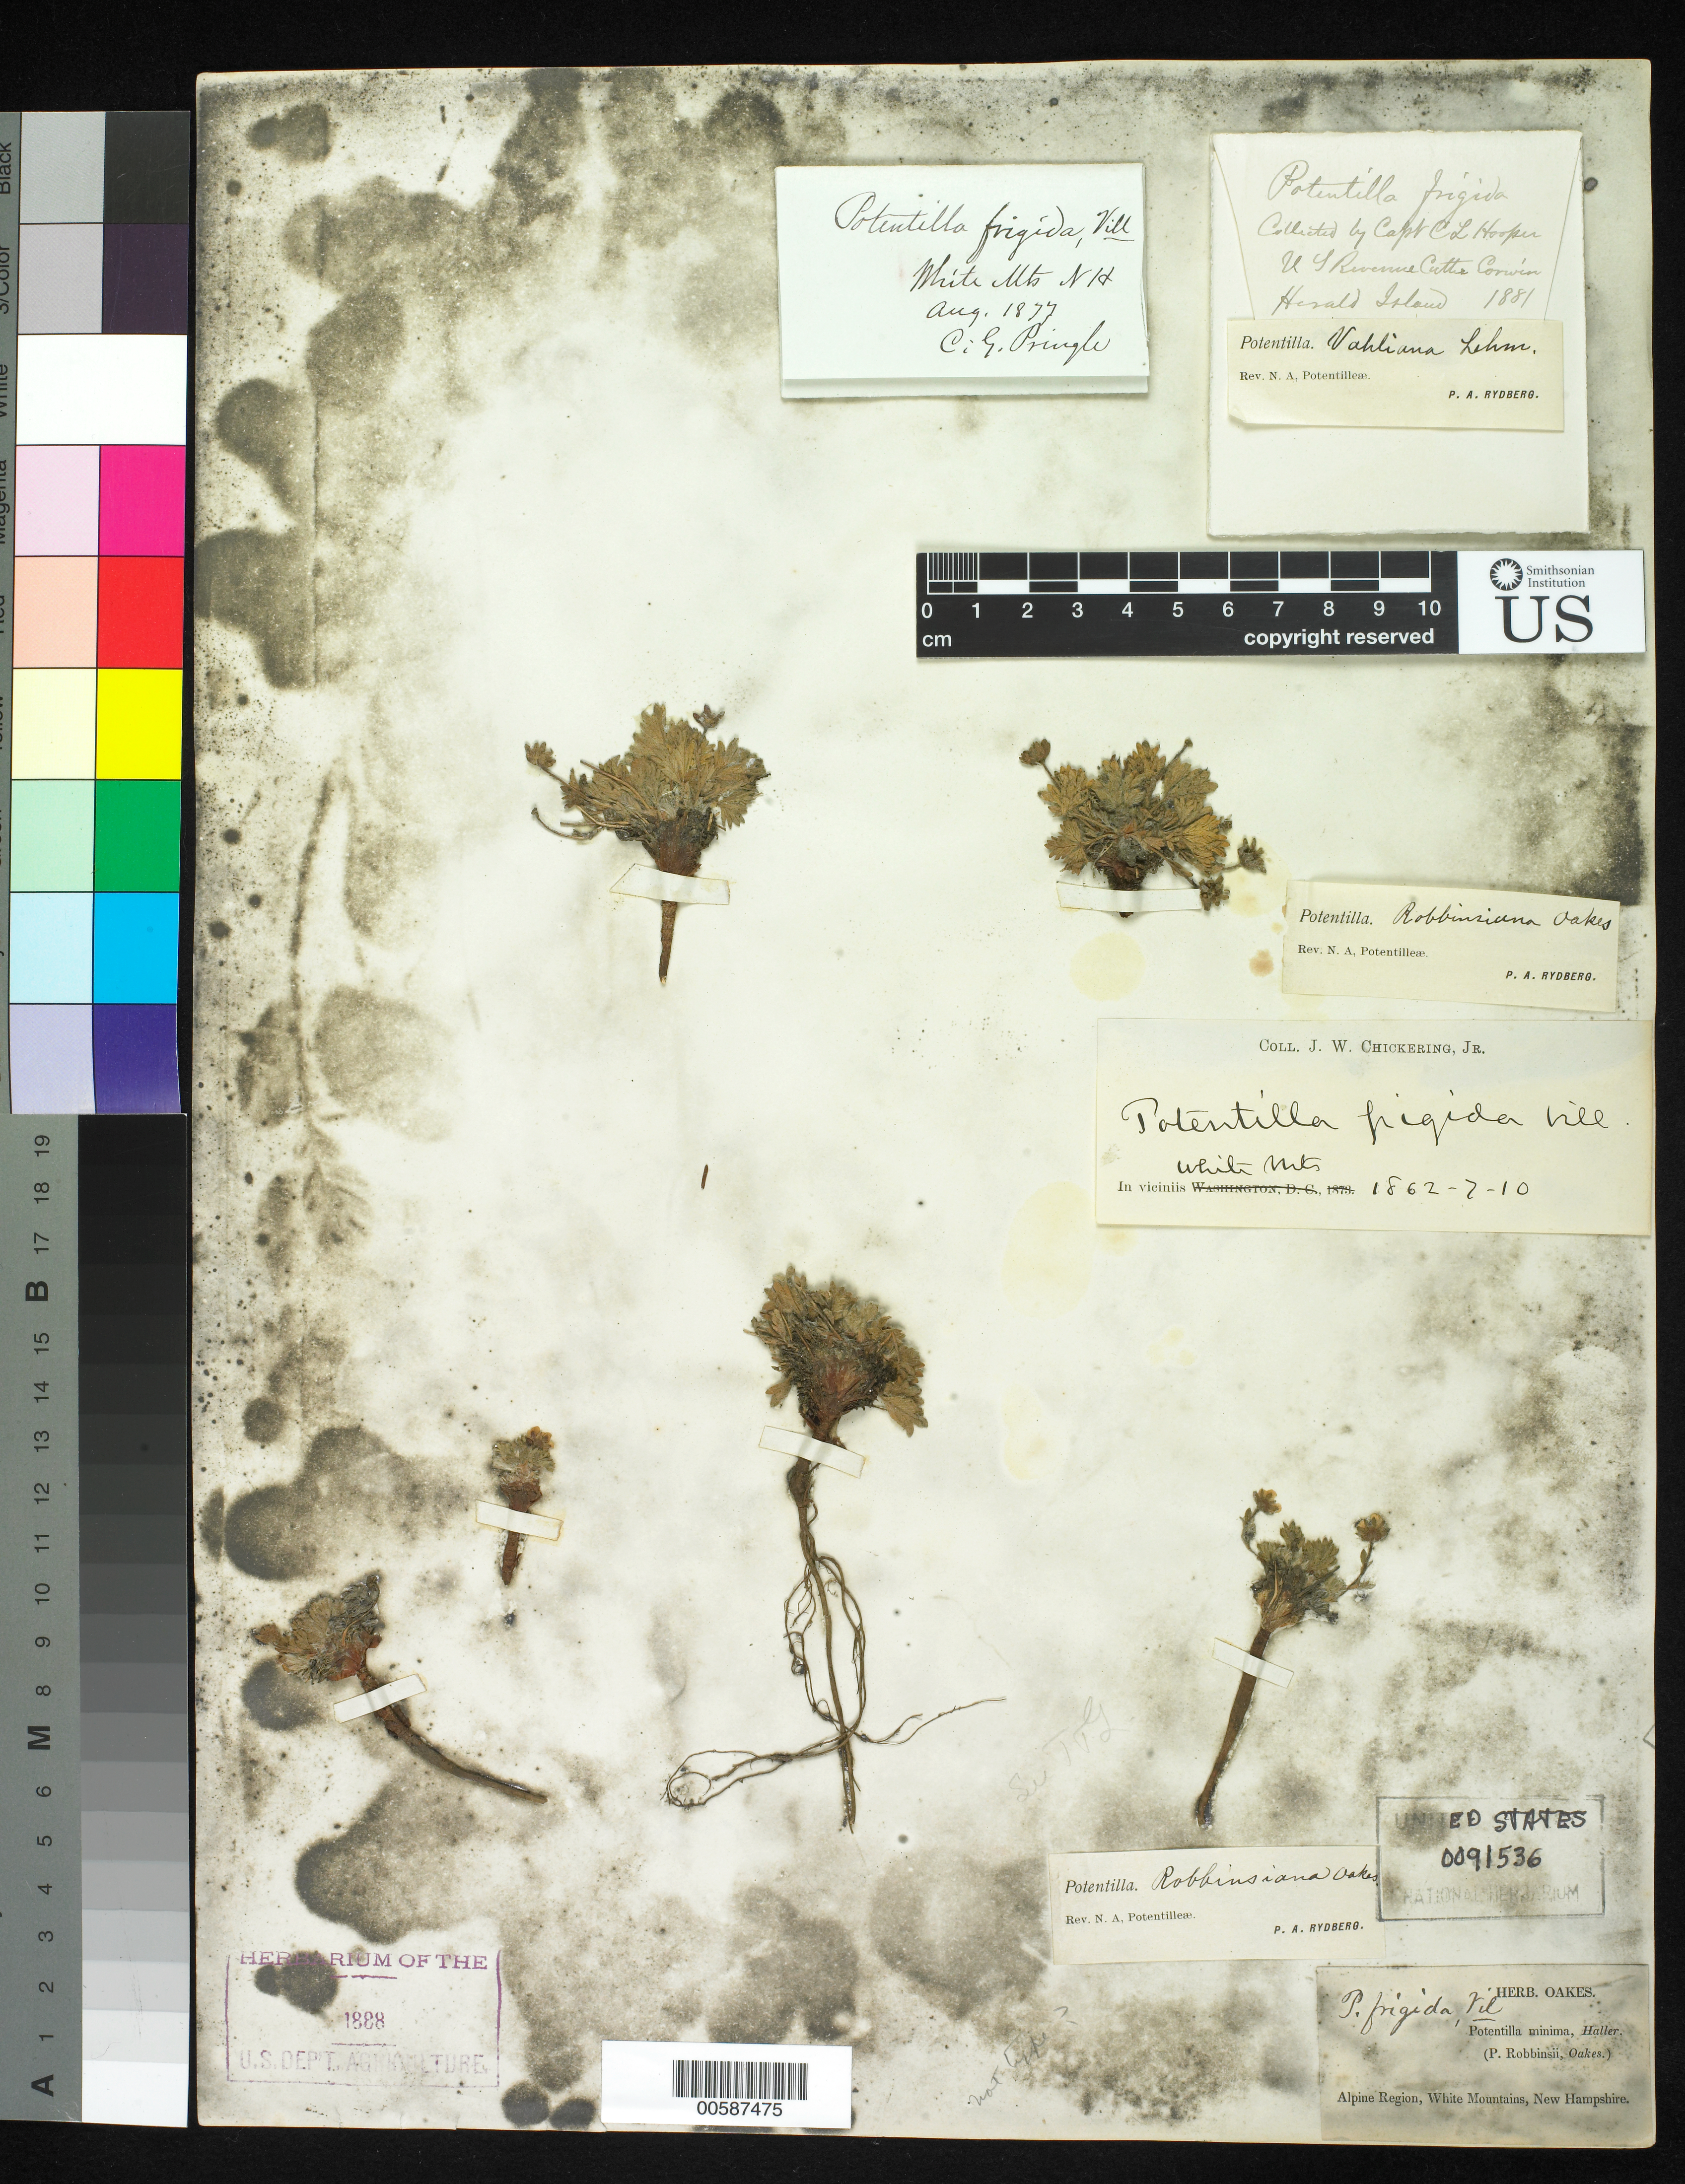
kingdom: Plantae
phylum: Tracheophyta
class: Magnoliopsida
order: Rosales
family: Rosaceae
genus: Potentilla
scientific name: Potentilla minima f. robbinsiana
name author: Lehm.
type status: Possible Type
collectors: Collector unknown, J. W. Chickering Jr., C. G. Pringle & P. A. Rydberg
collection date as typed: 07 Oct 1862 to -- --- 1881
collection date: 1862-10-07/1881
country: United States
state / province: New Hampshire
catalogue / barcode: US 91536